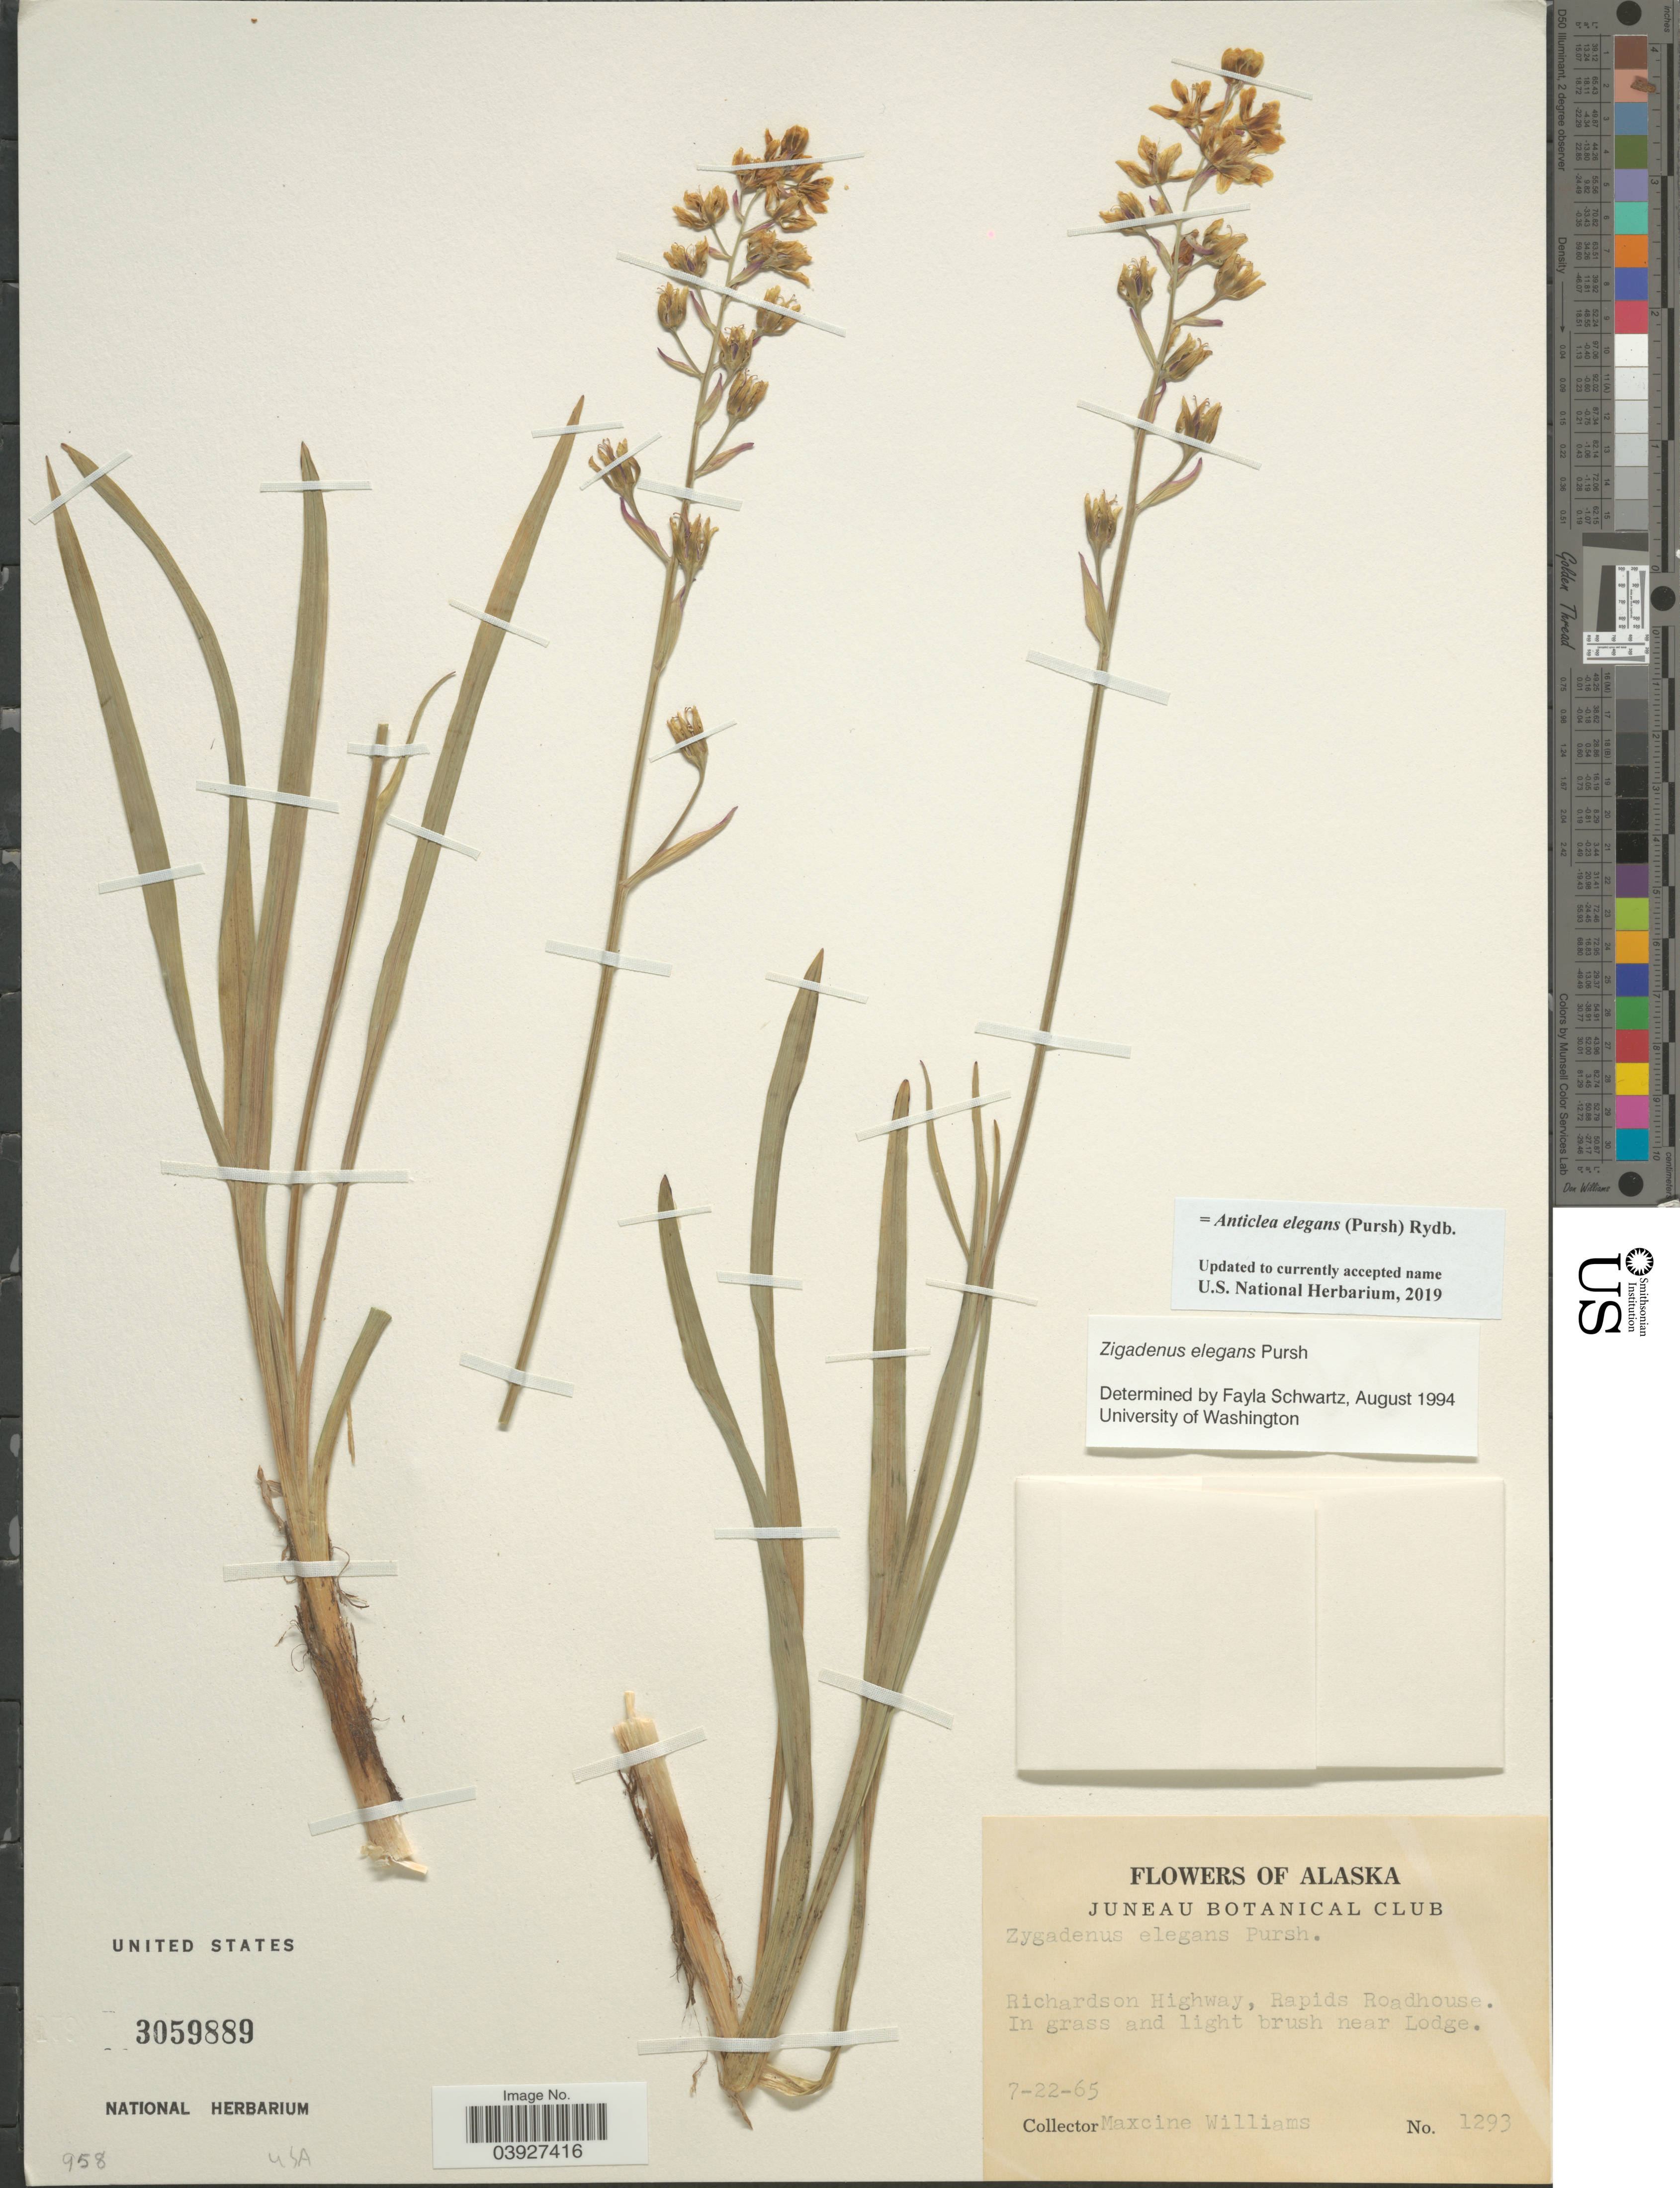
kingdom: Plantae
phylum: Tracheophyta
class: Liliopsida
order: Liliales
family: Melanthiaceae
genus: Anticlea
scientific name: Anticlea elegans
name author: (Pursh) Rydb.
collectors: M. Williams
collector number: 1293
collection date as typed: Transcribed d/m/y: 22/7/65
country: United States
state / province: Alaska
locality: Richardson Highway, Rapids Roadhouse. In grass and light brush near Lodge.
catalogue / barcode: US 3059889